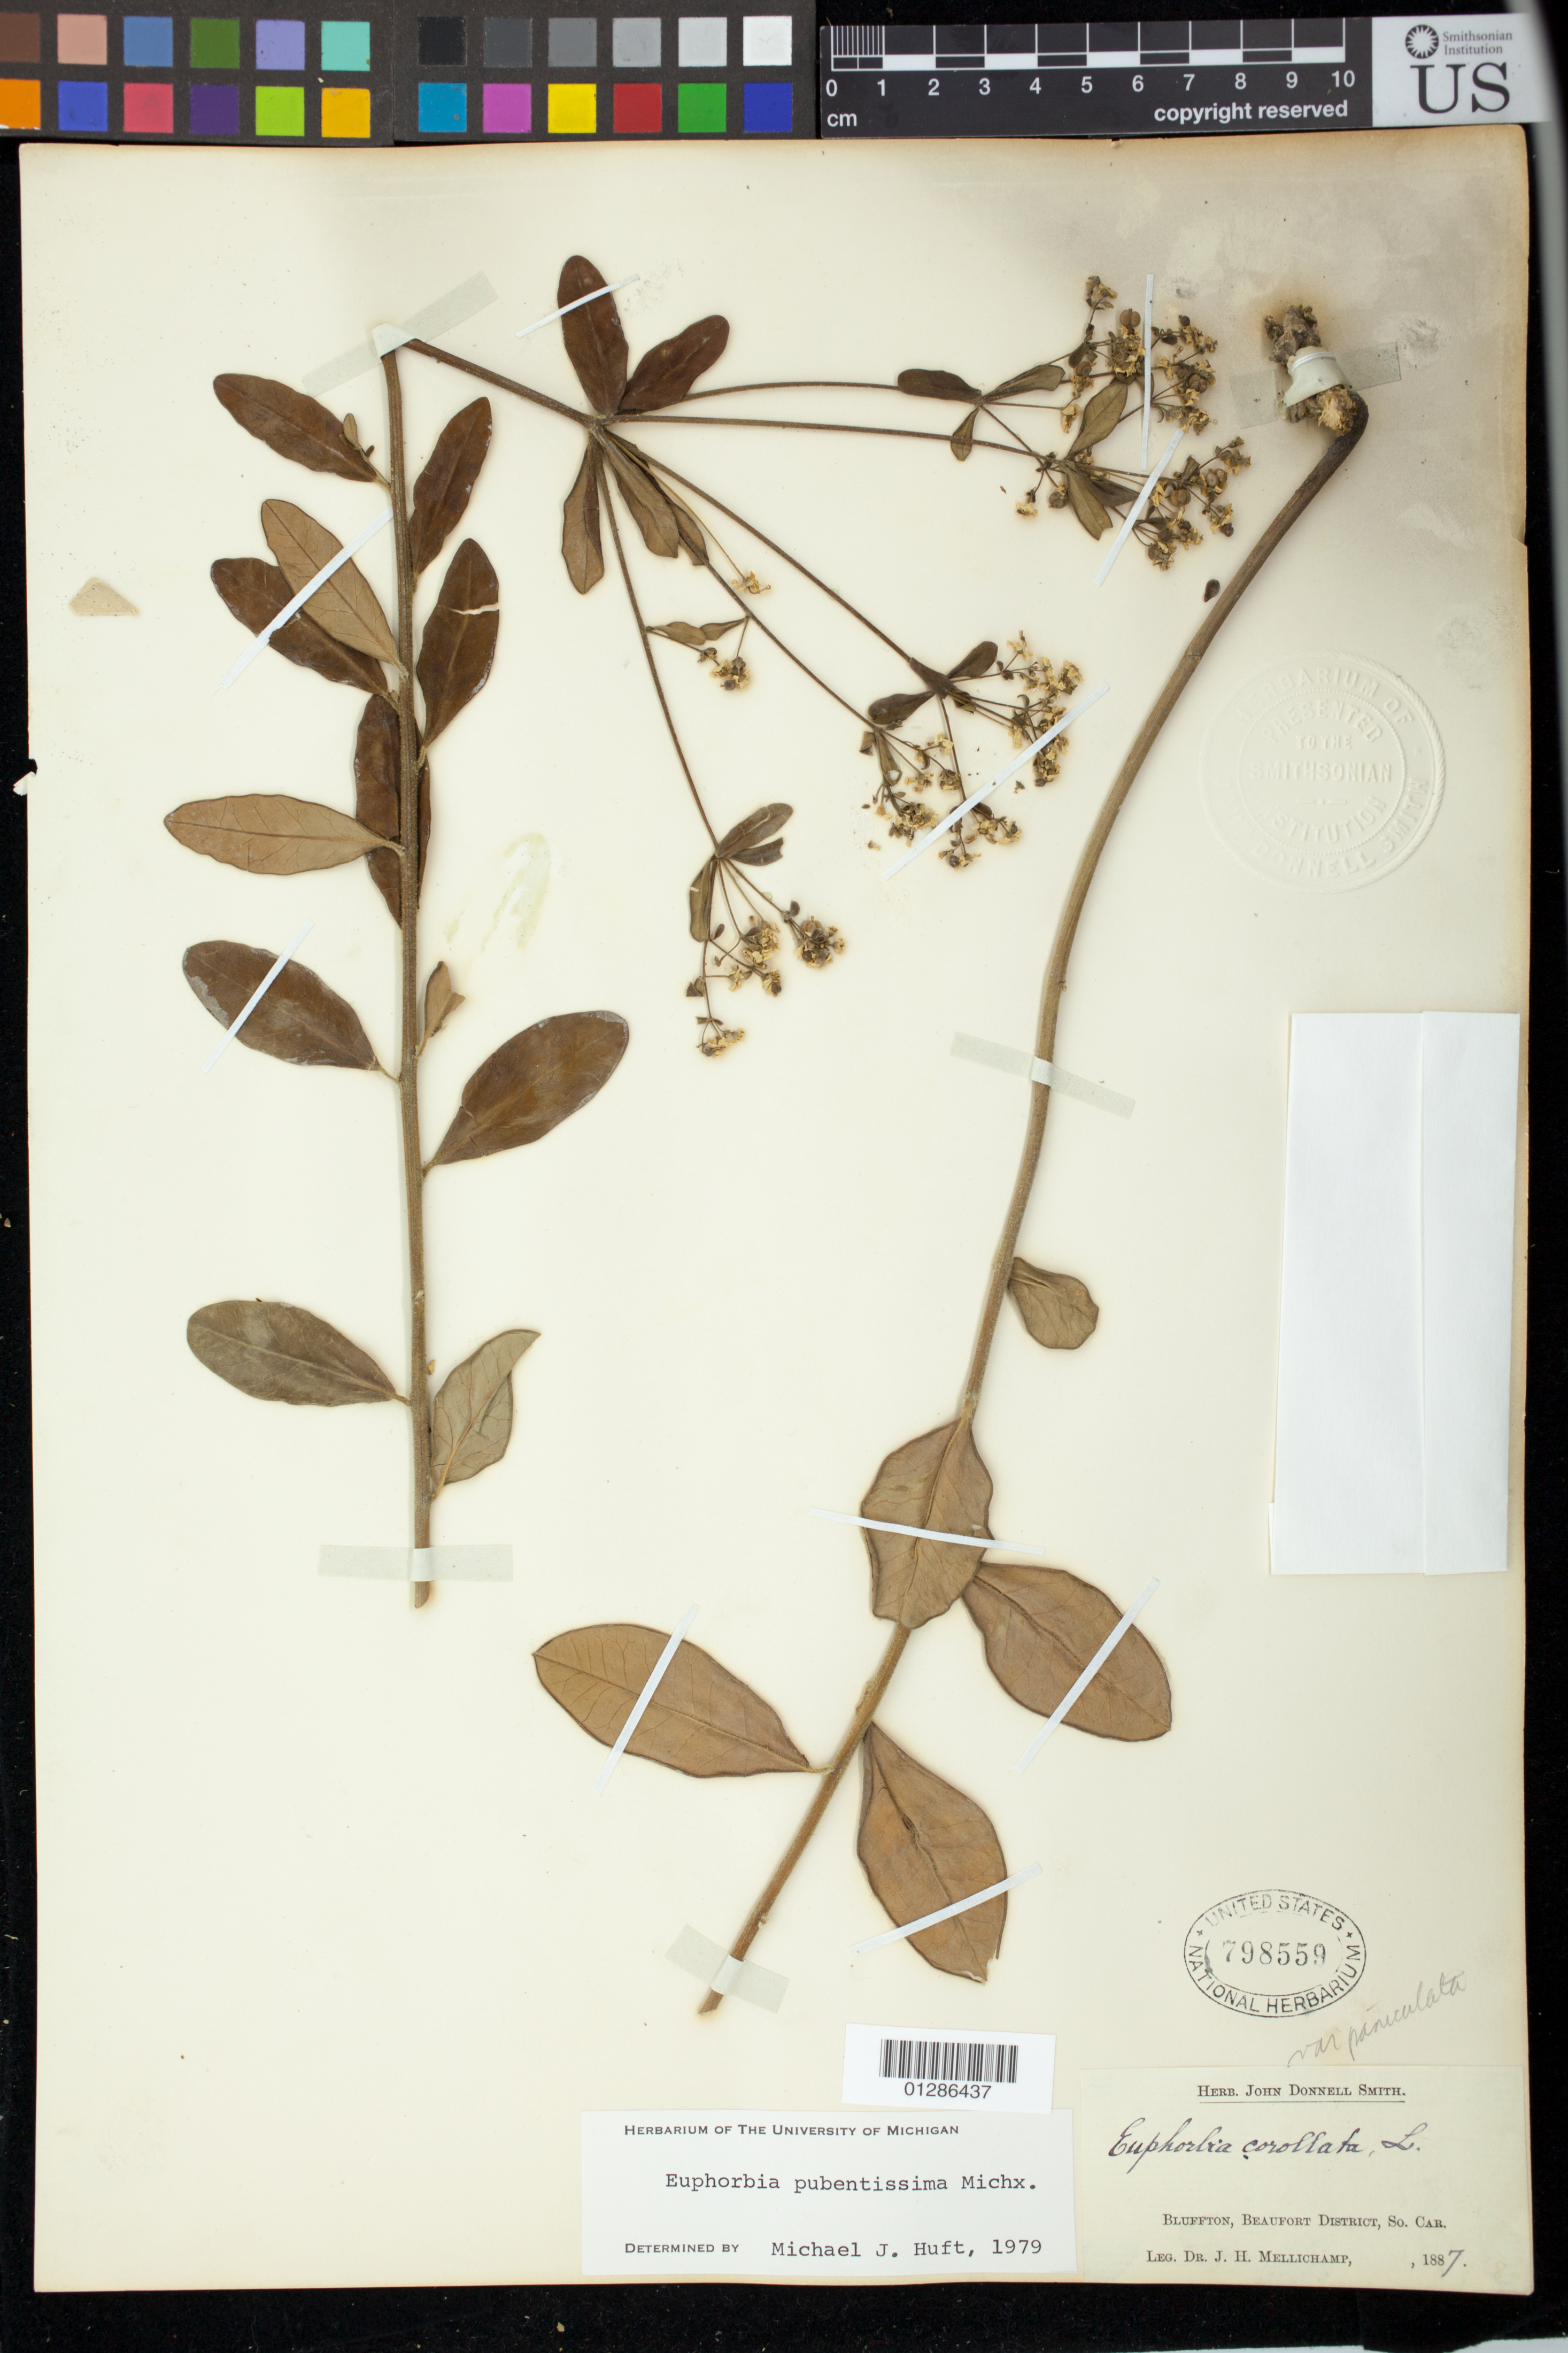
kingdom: Plantae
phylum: Tracheophyta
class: Magnoliopsida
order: Malpighiales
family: Euphorbiaceae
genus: Euphorbia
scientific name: Euphorbia pubentissima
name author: Michx.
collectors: J. H. Mellichamp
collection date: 1887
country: United States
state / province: South Carolina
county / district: Beaufort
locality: Bluffton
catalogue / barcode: US 798559